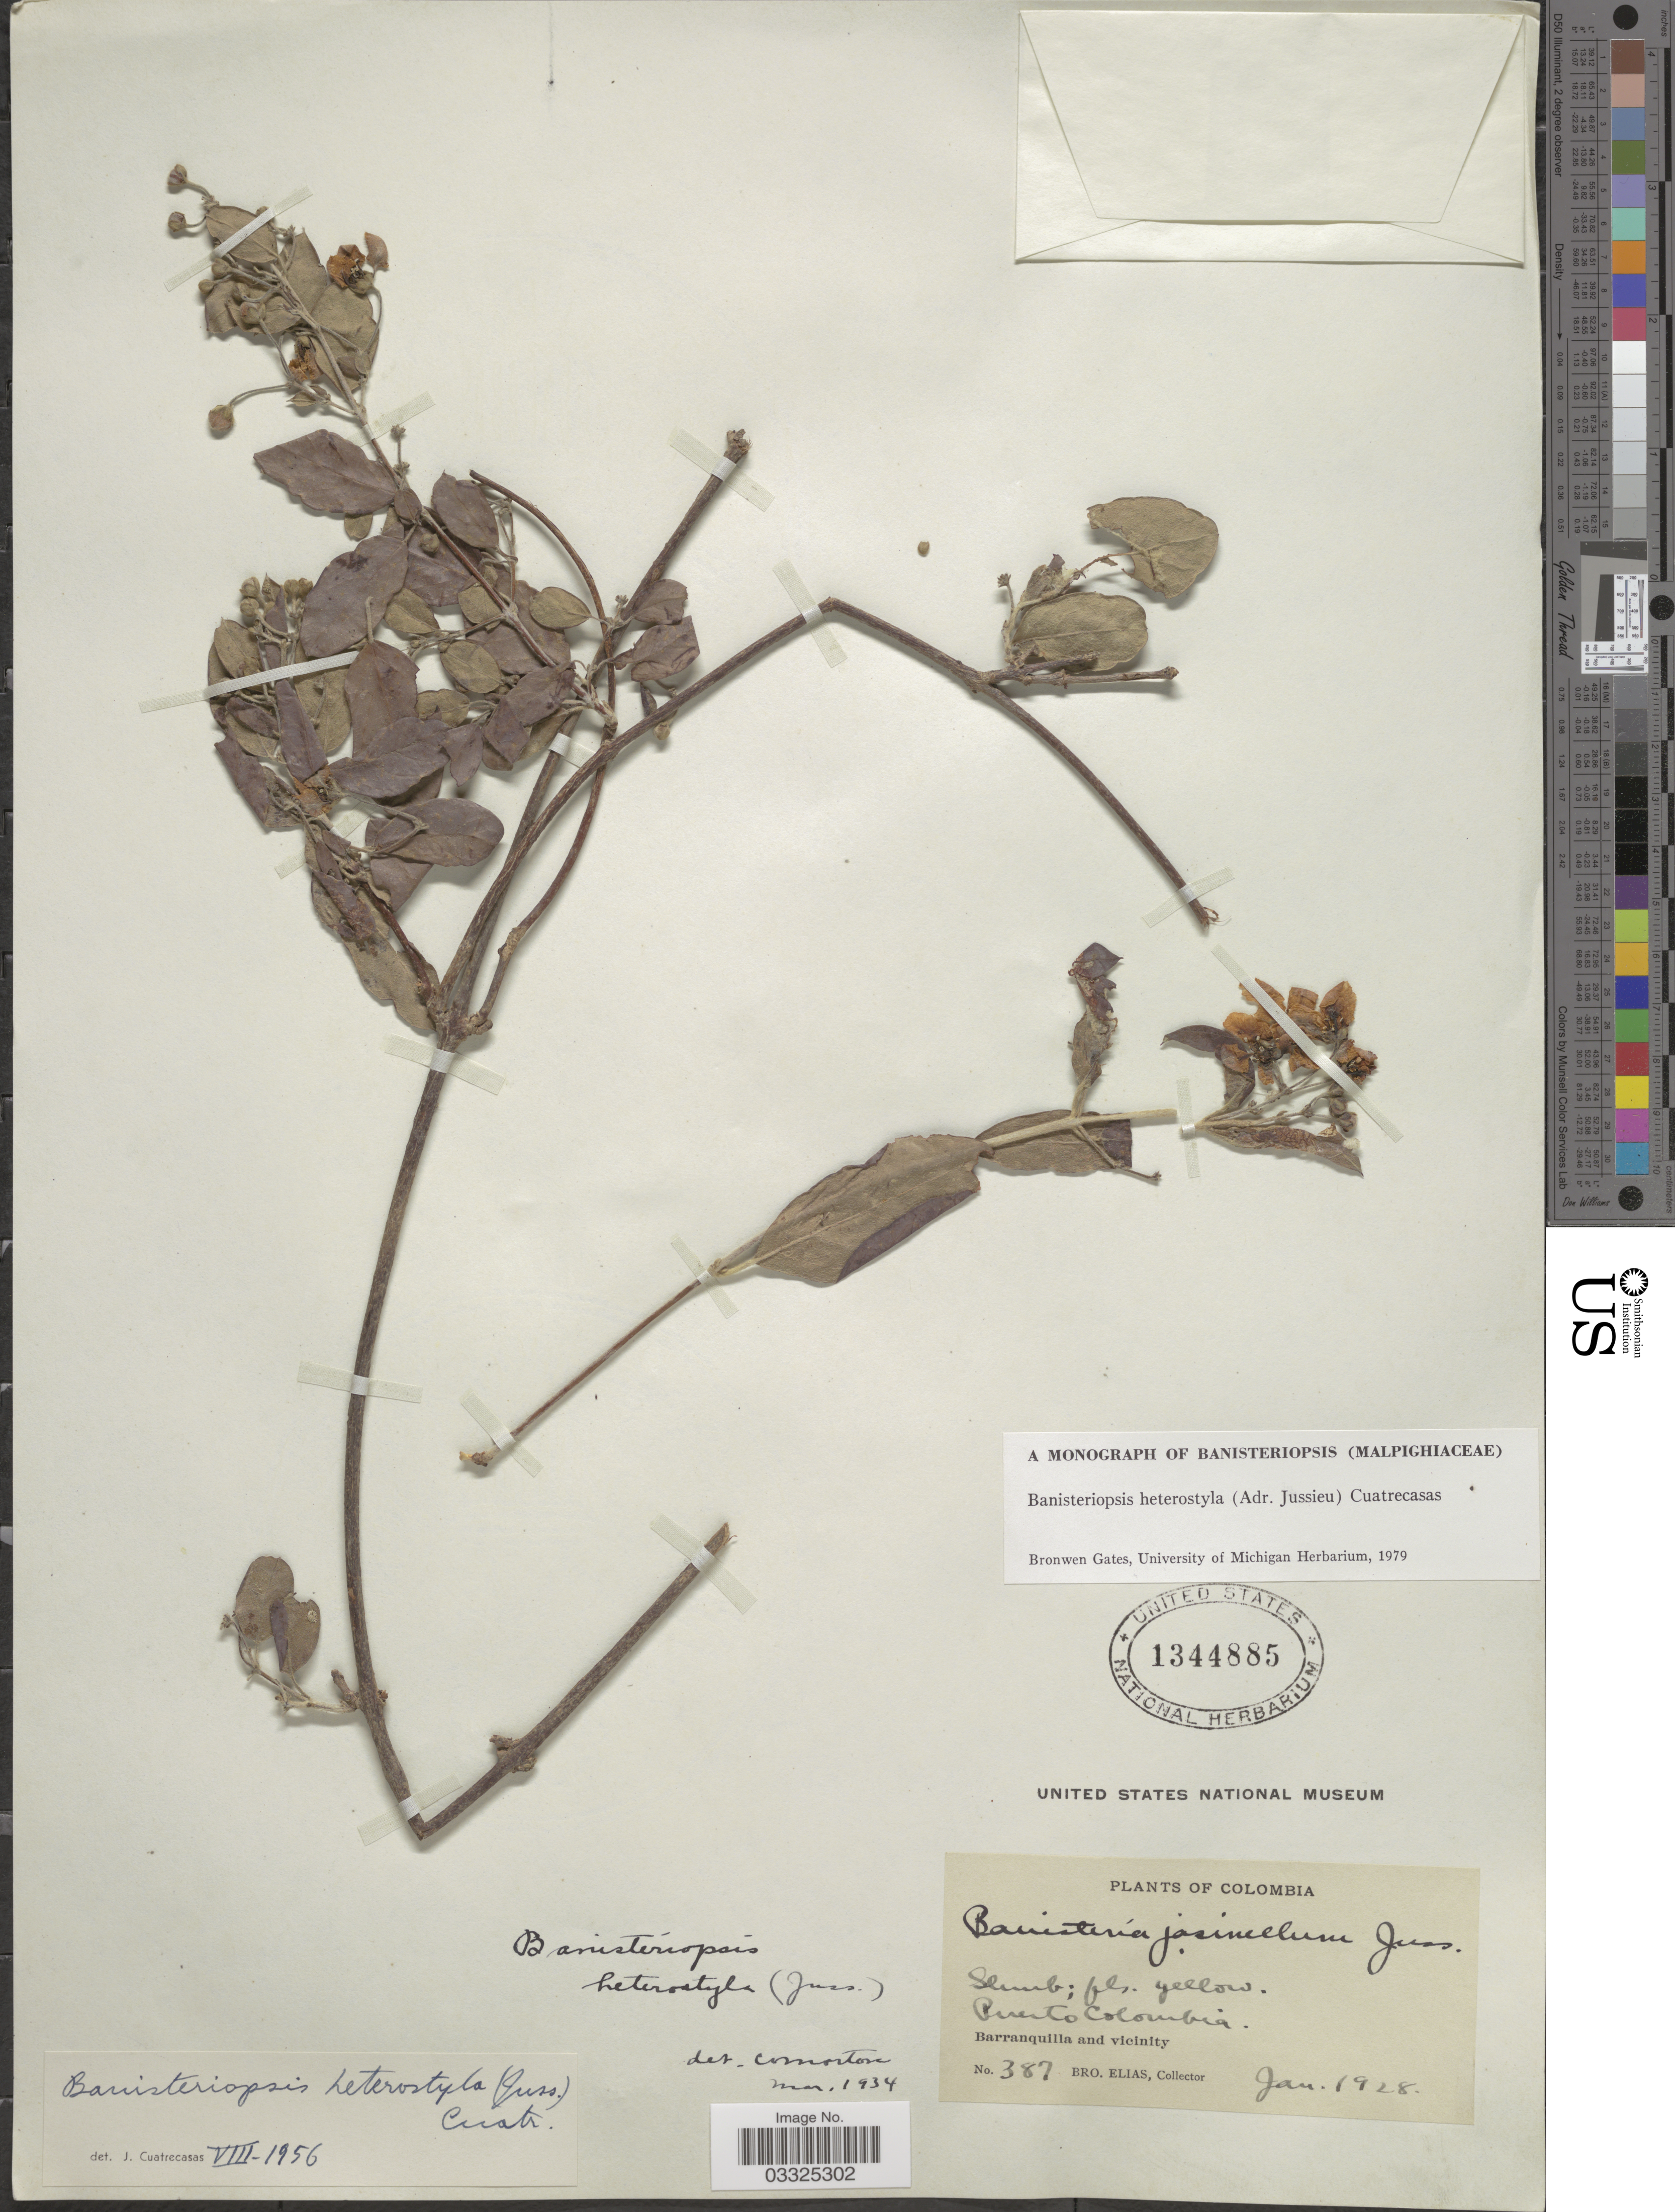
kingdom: Plantae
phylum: Tracheophyta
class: Magnoliopsida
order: Malpighiales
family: Malpighiaceae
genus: Banisteriopsis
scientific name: Banisteriopsis heterostyla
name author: (A. Juss.) Cuatrec.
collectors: Bro. Elias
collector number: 387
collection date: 1928-01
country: Colombia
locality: Puerto Colombia. Barranquilla and vicinity.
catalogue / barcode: US 1344885